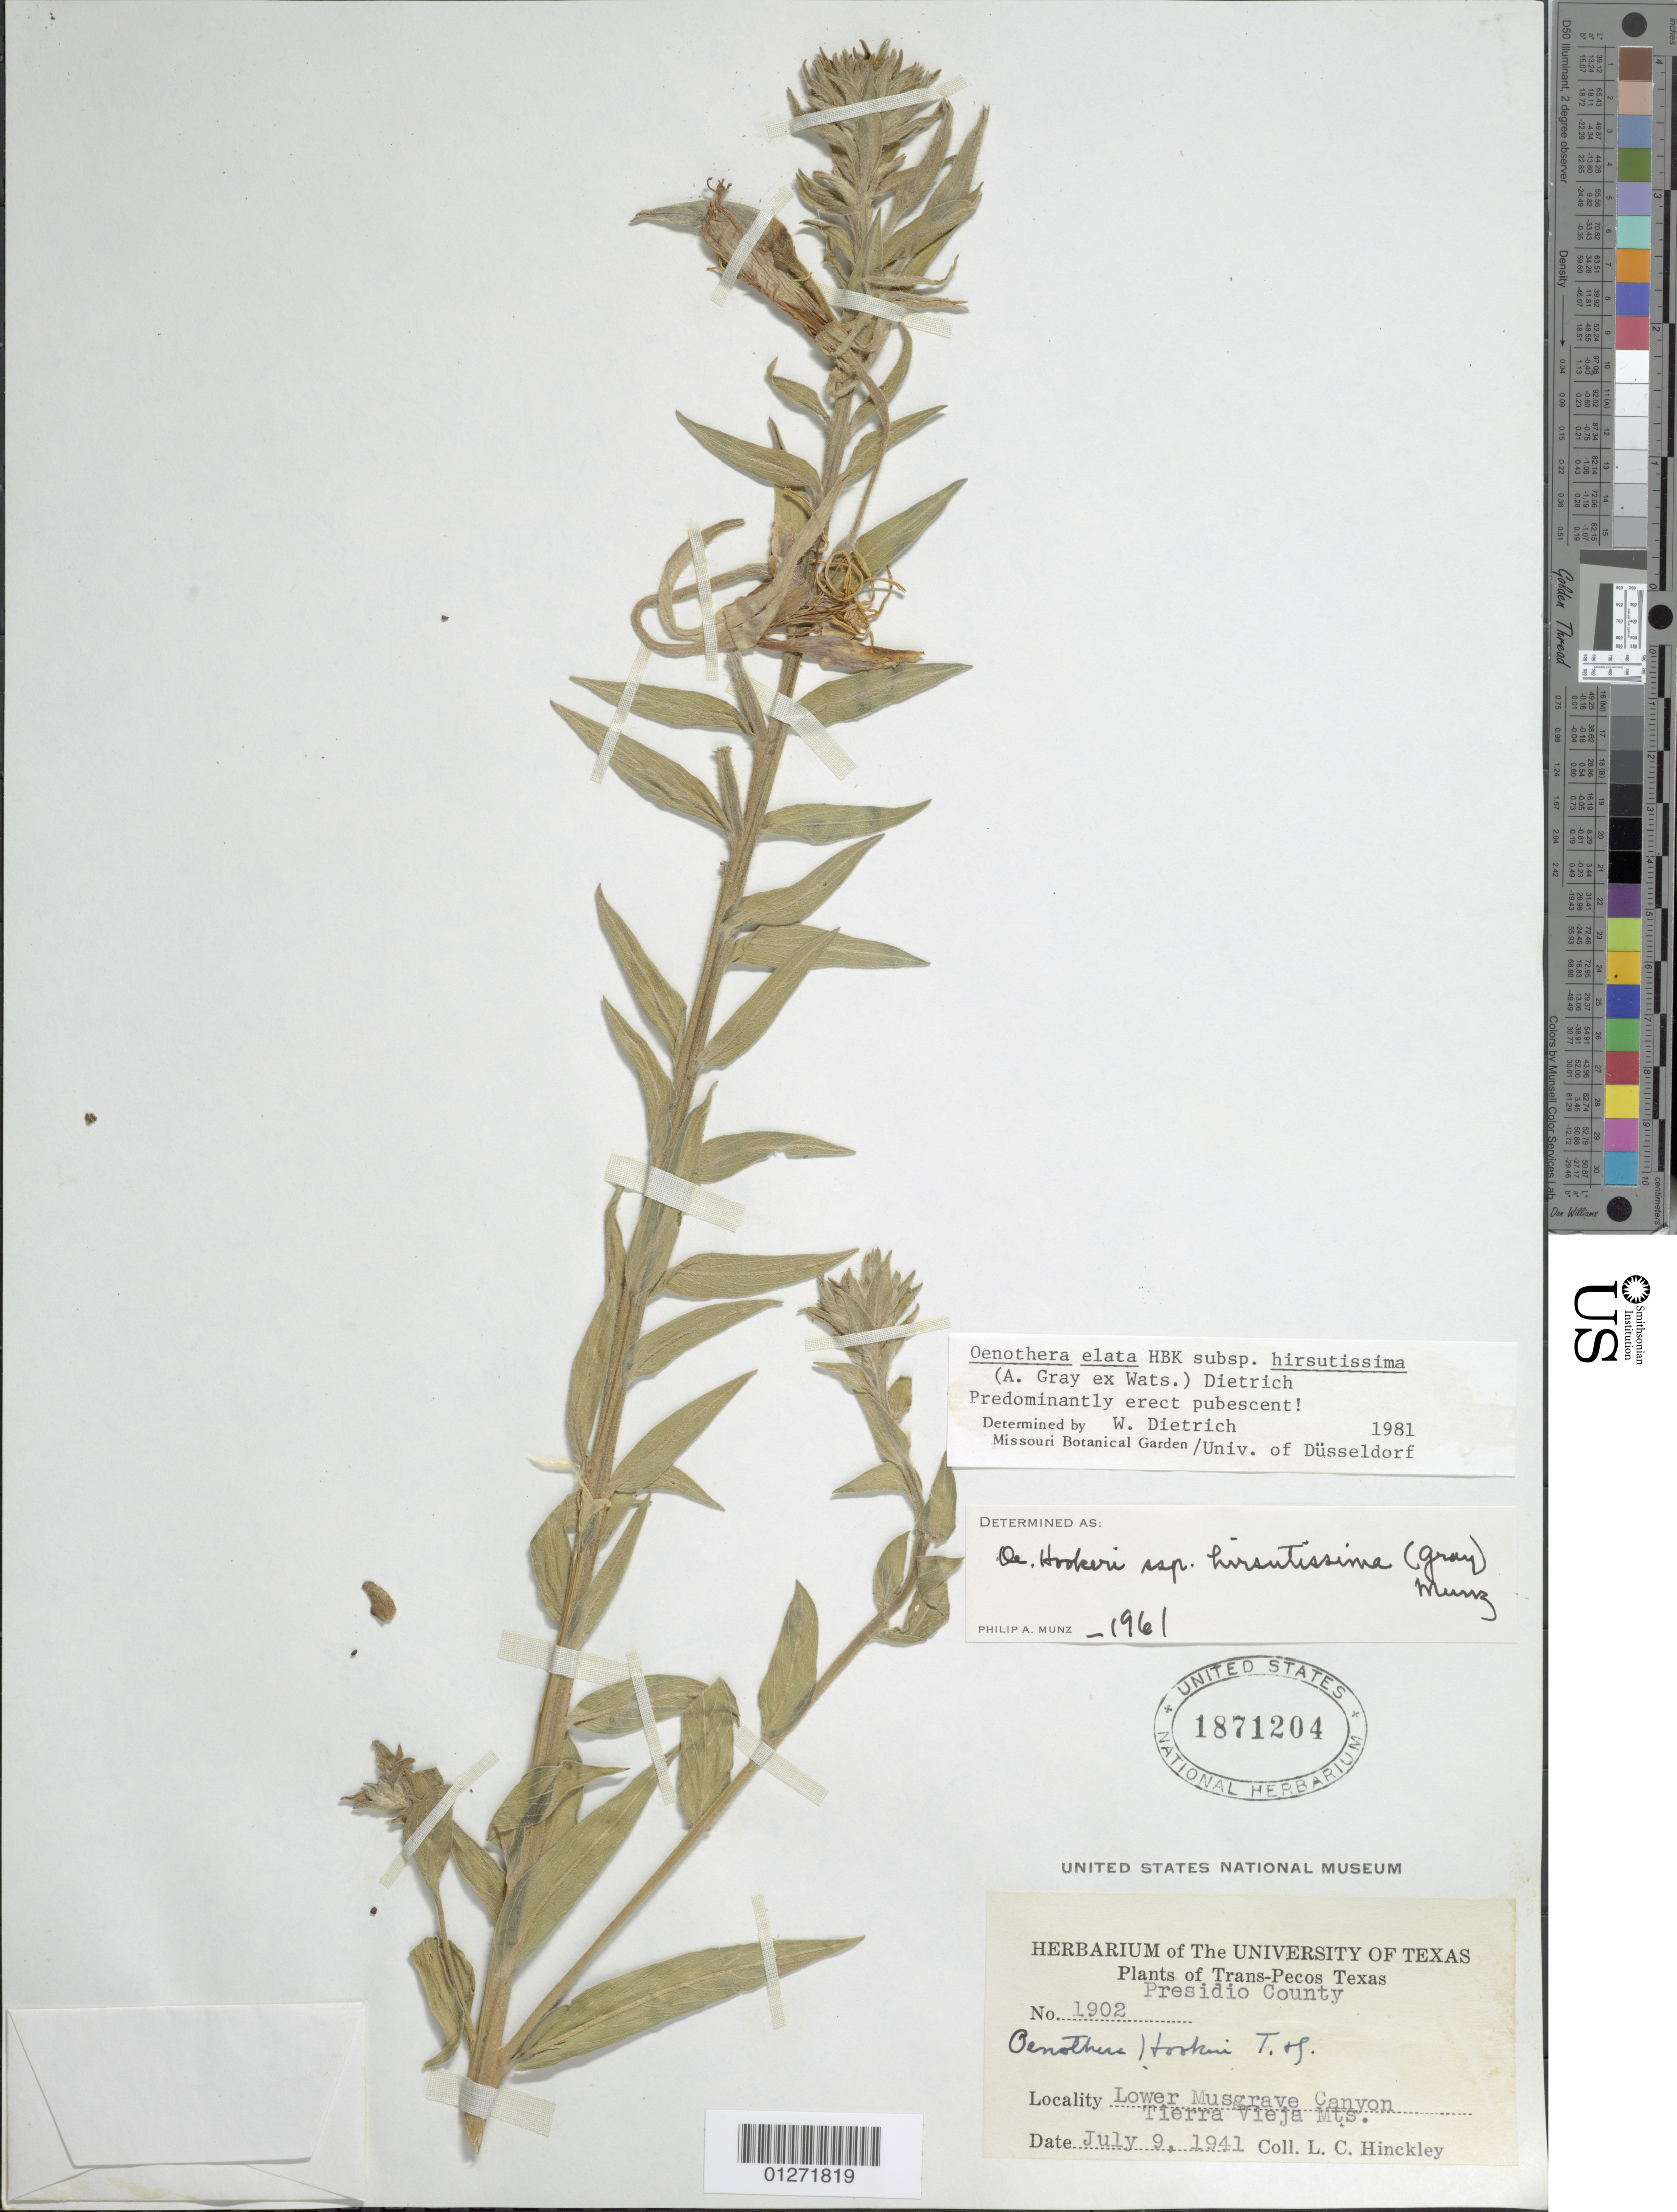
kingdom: Plantae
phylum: Tracheophyta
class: Magnoliopsida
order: Myrtales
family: Onagraceae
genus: Oenothera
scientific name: Oenothera elata subsp. hirsutissima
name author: (A. Gray ex S. Watson) W. Dietr.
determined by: Dietrich, W.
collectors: L. Hinckley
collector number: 1902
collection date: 1941-07-09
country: United States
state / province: Texas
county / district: Presidio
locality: Lower Musgrave Canyon. Tierra Vieja Mts.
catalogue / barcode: US 1871204